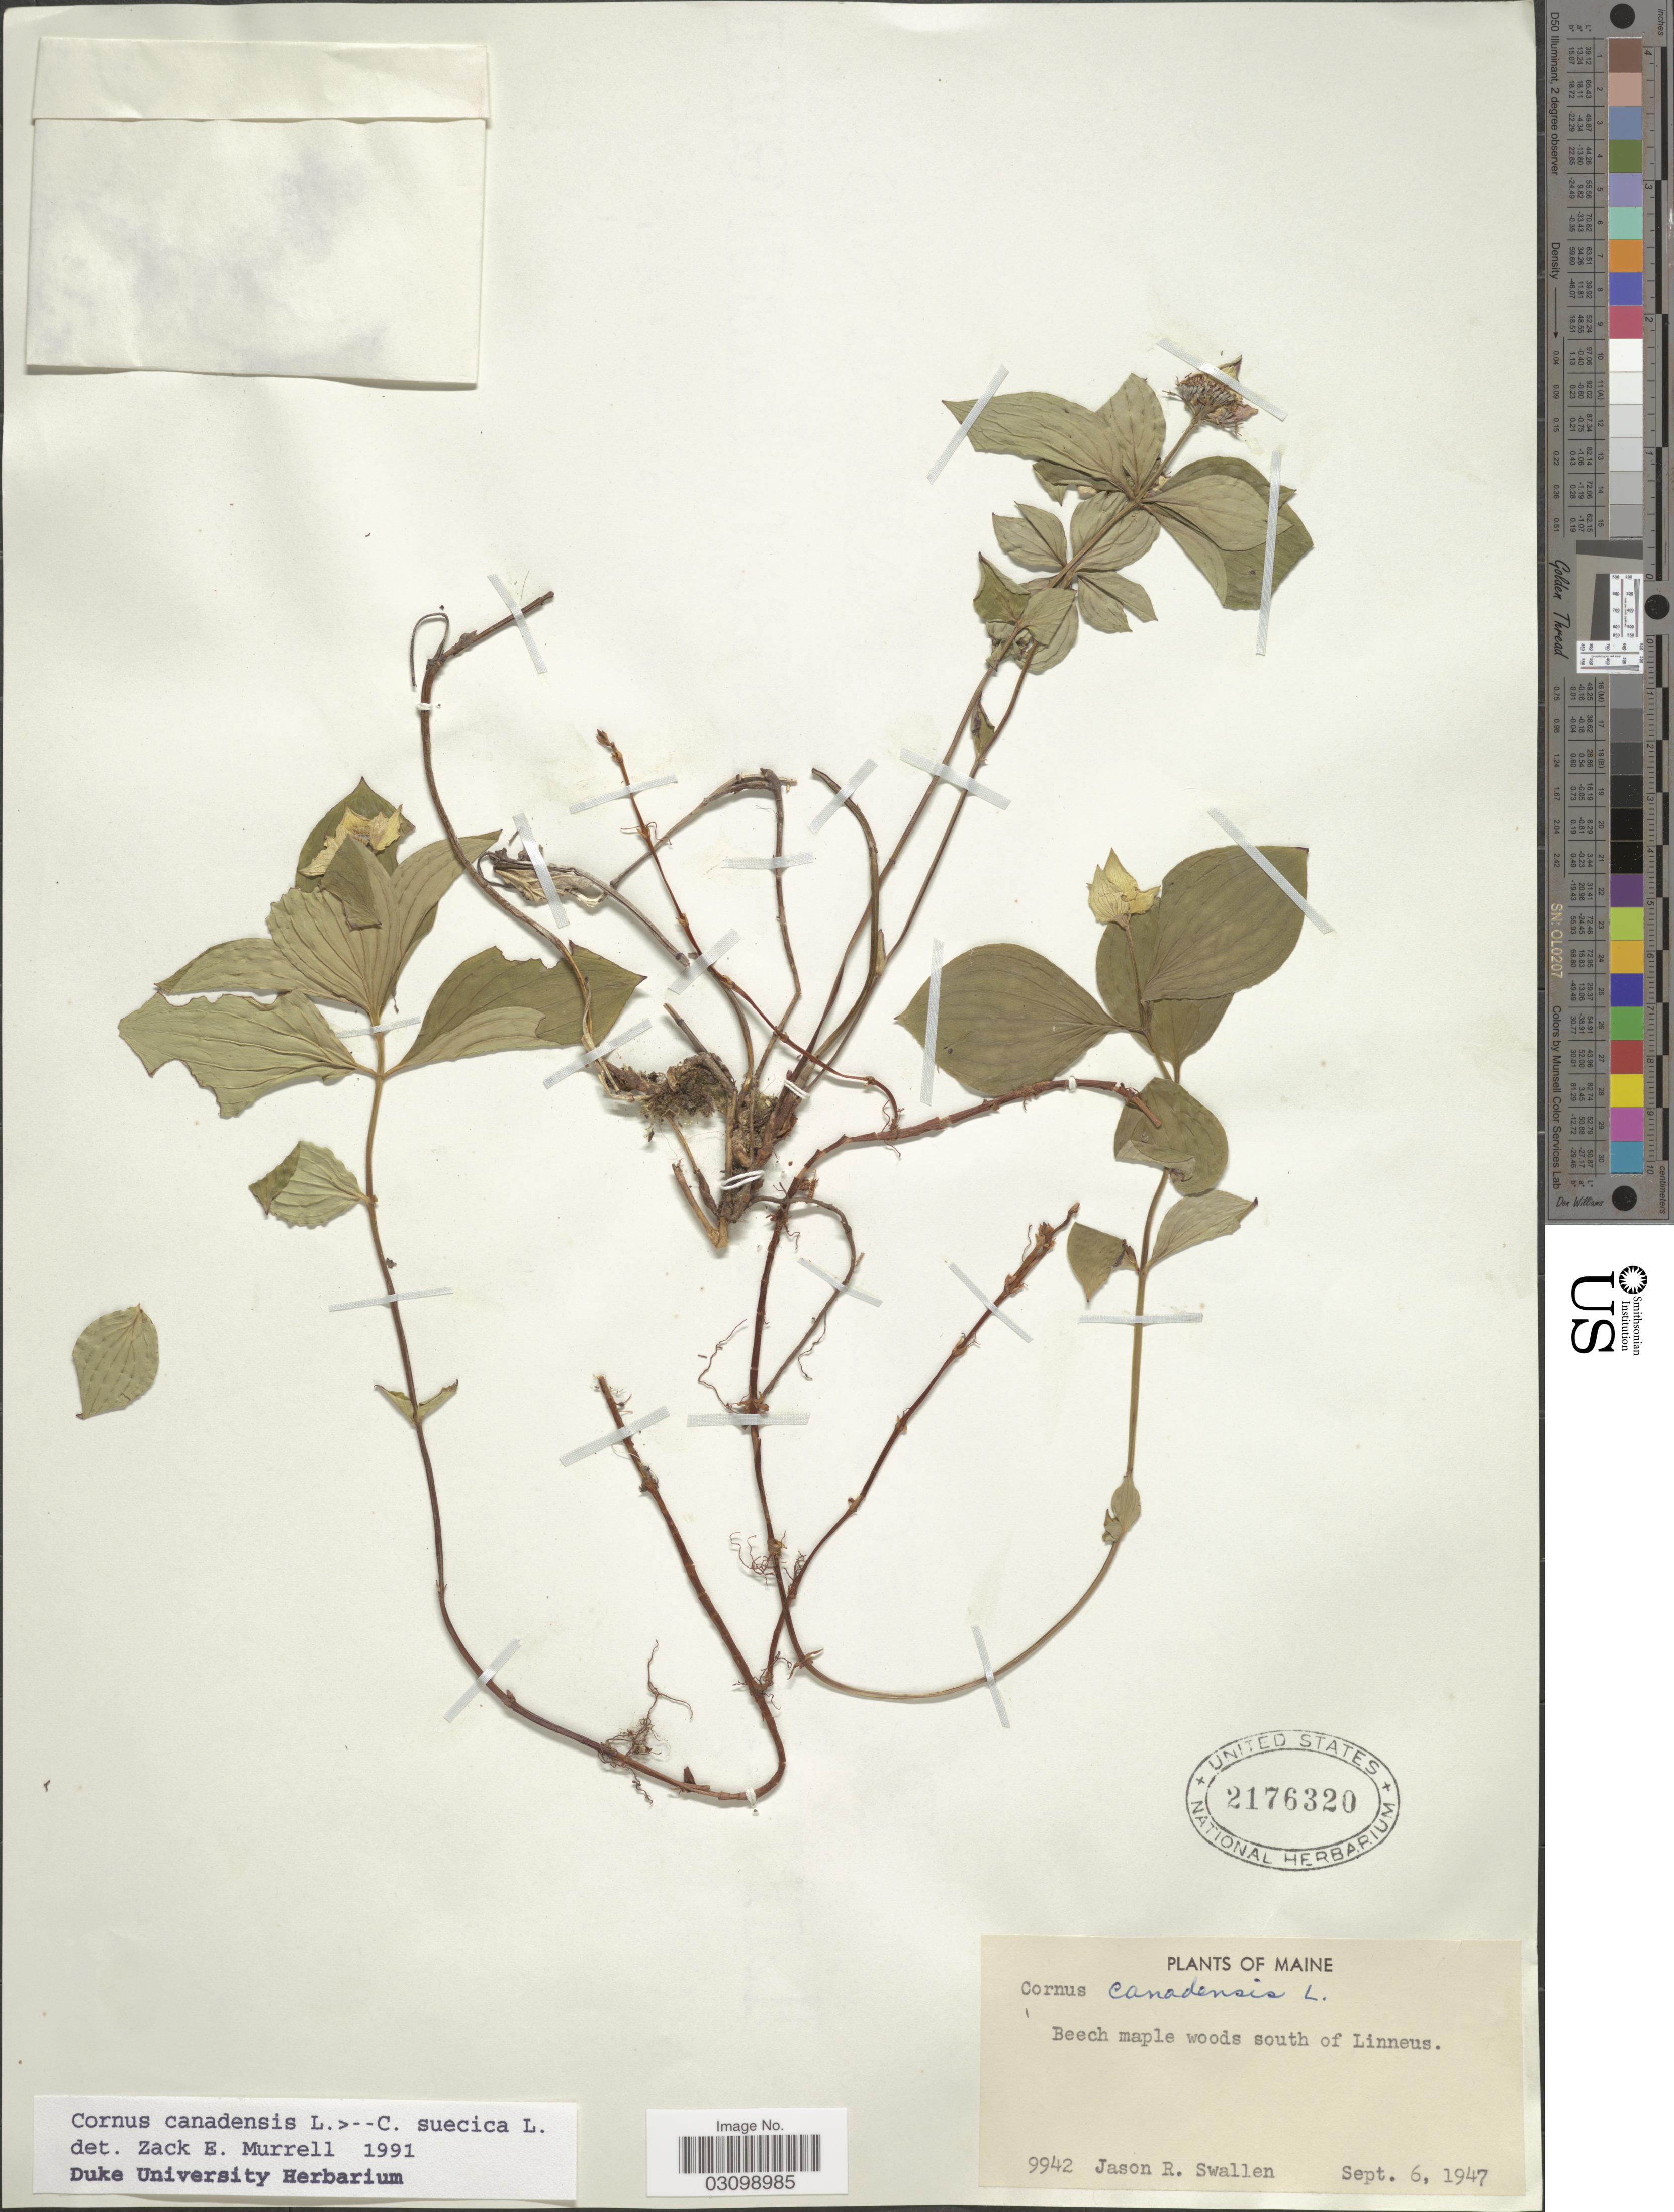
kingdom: Plantae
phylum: Tracheophyta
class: Magnoliopsida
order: Cornales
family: Cornaceae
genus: Cornus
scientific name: Cornus sp.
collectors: J. R. Swallen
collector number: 9942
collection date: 1947-09-06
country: United States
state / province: Maine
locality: Beech maple woods south of Linneus.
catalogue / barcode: US 2176320